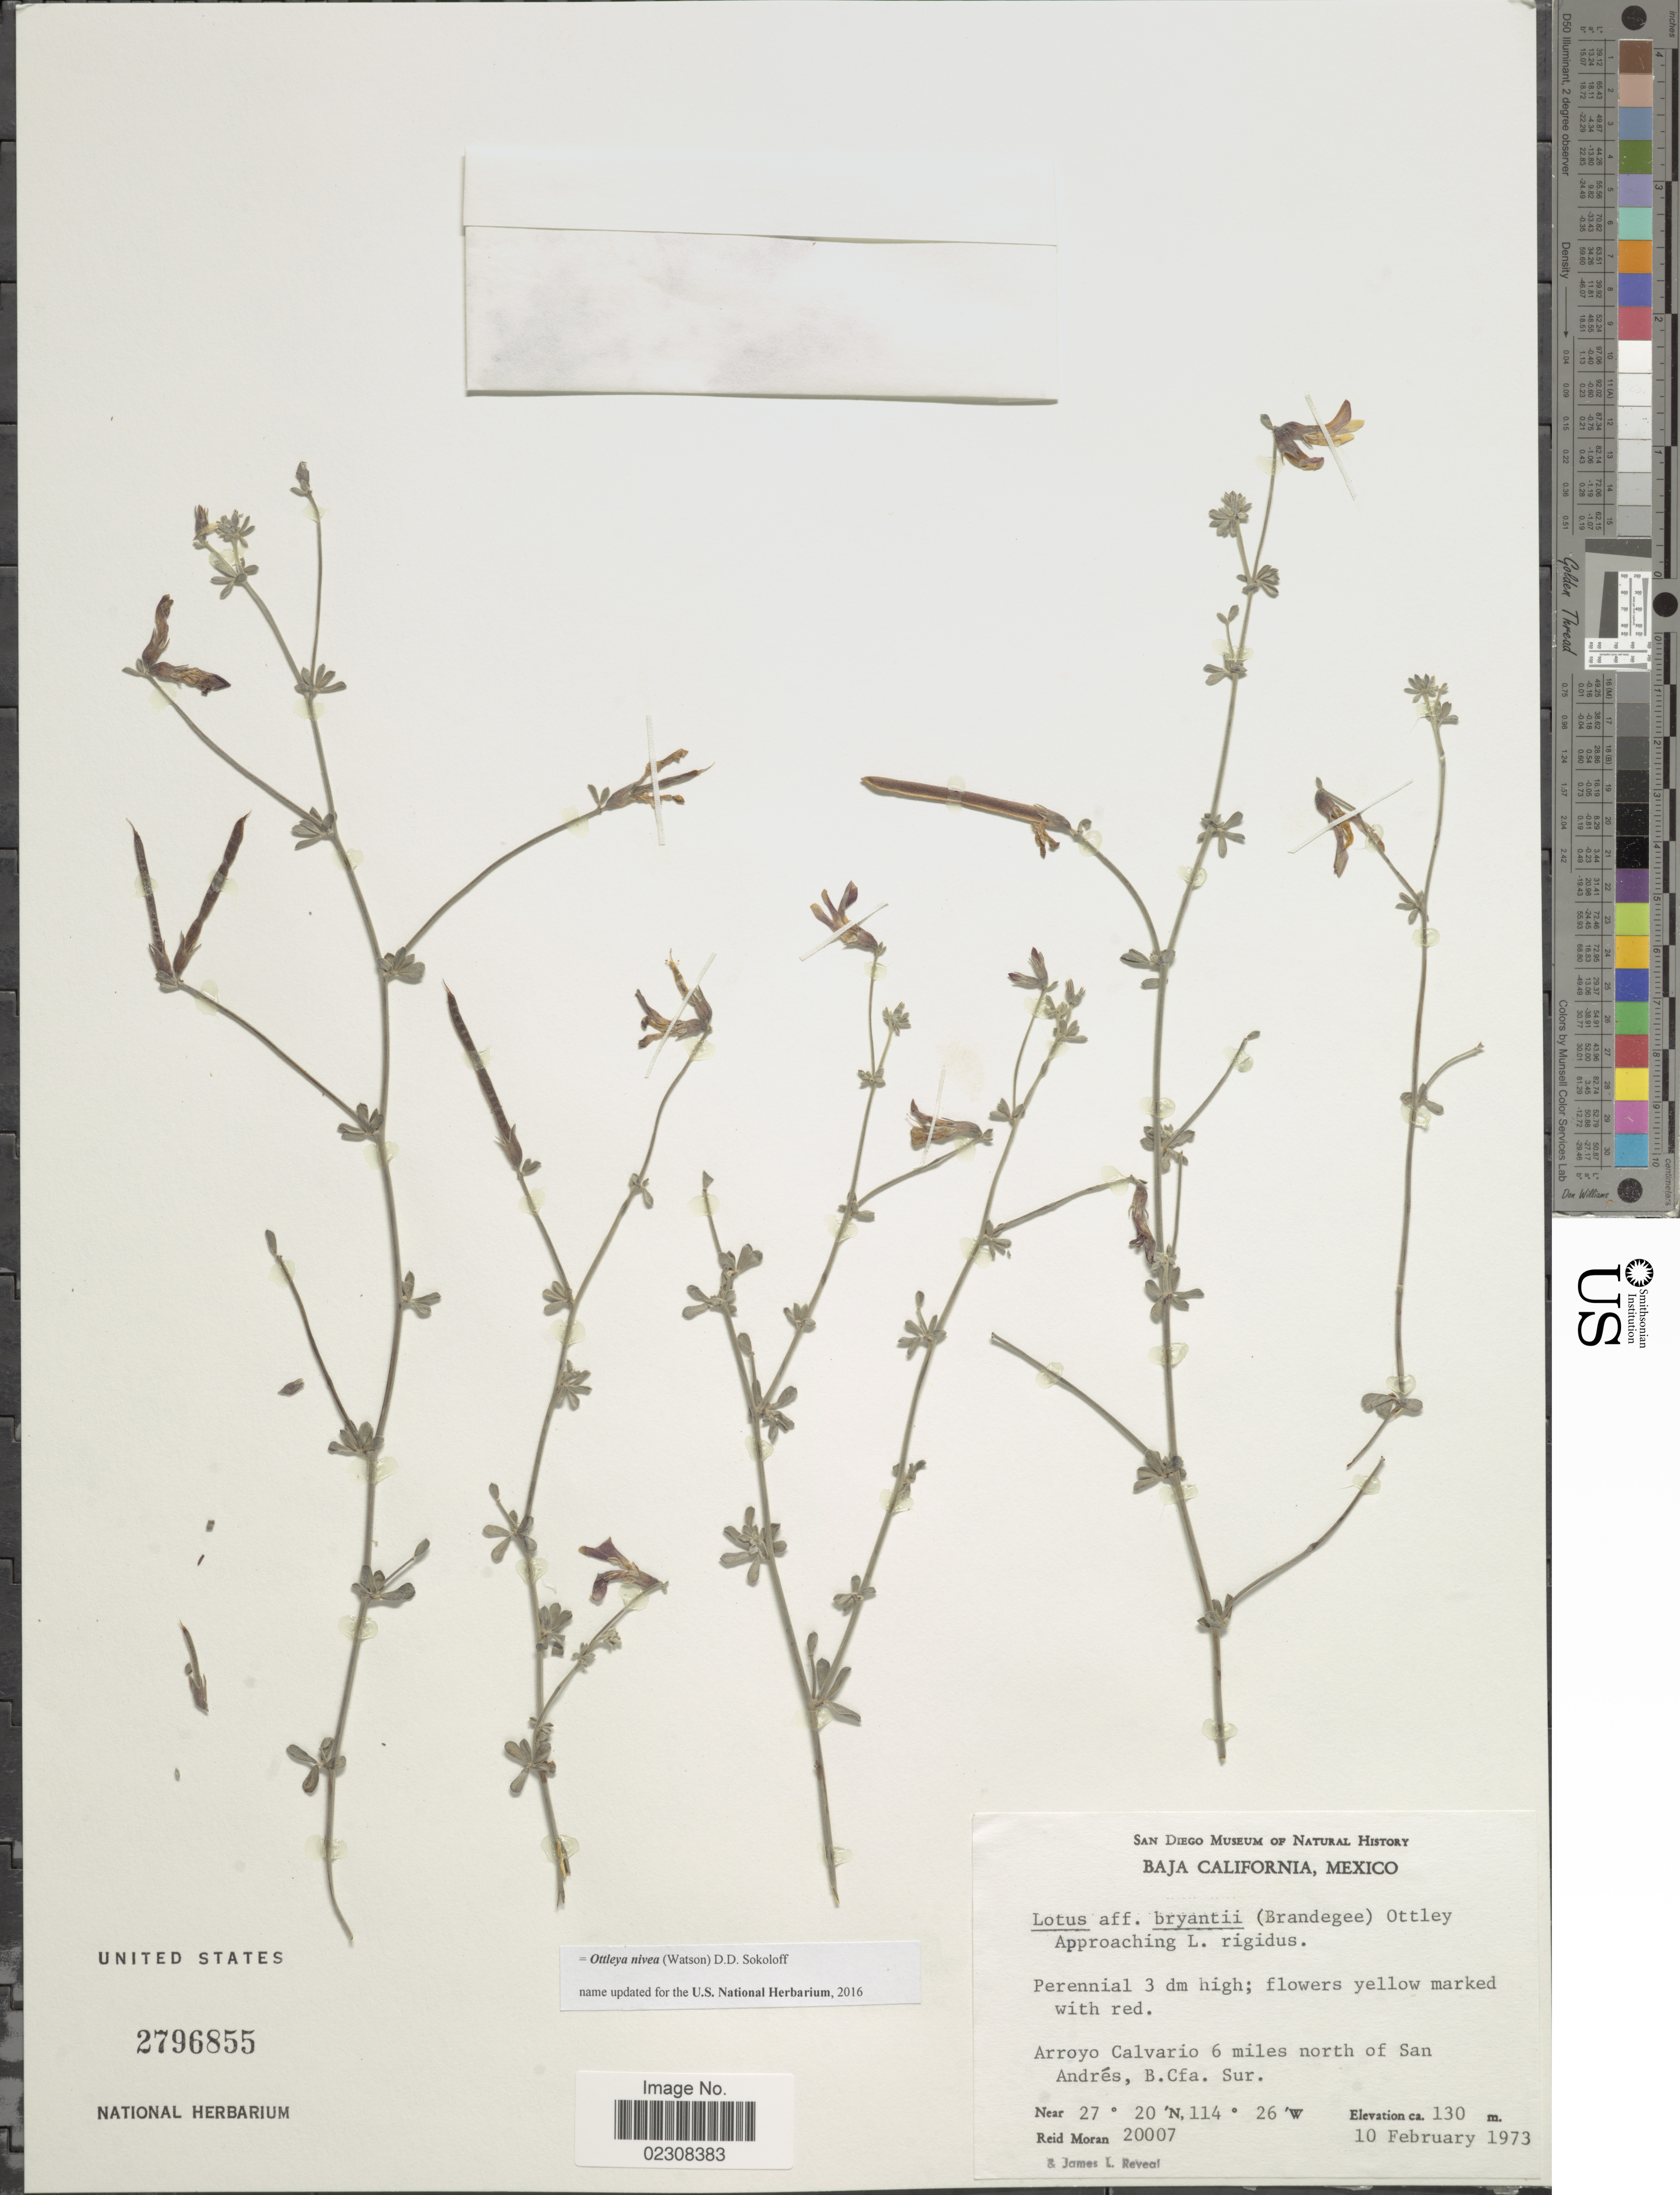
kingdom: Plantae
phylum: Tracheophyta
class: Magnoliopsida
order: Fabales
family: Fabaceae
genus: Ottleya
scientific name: Ottleya nivea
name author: (Watson) D.D. Sokoloff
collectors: R. V. Moran & J. L. Reveal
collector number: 20007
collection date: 1973-02-10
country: Mexico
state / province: Baja California Sur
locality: Baja California, Arroyo Calvario 6 miles north of San Andrés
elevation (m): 130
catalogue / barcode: US 2796855